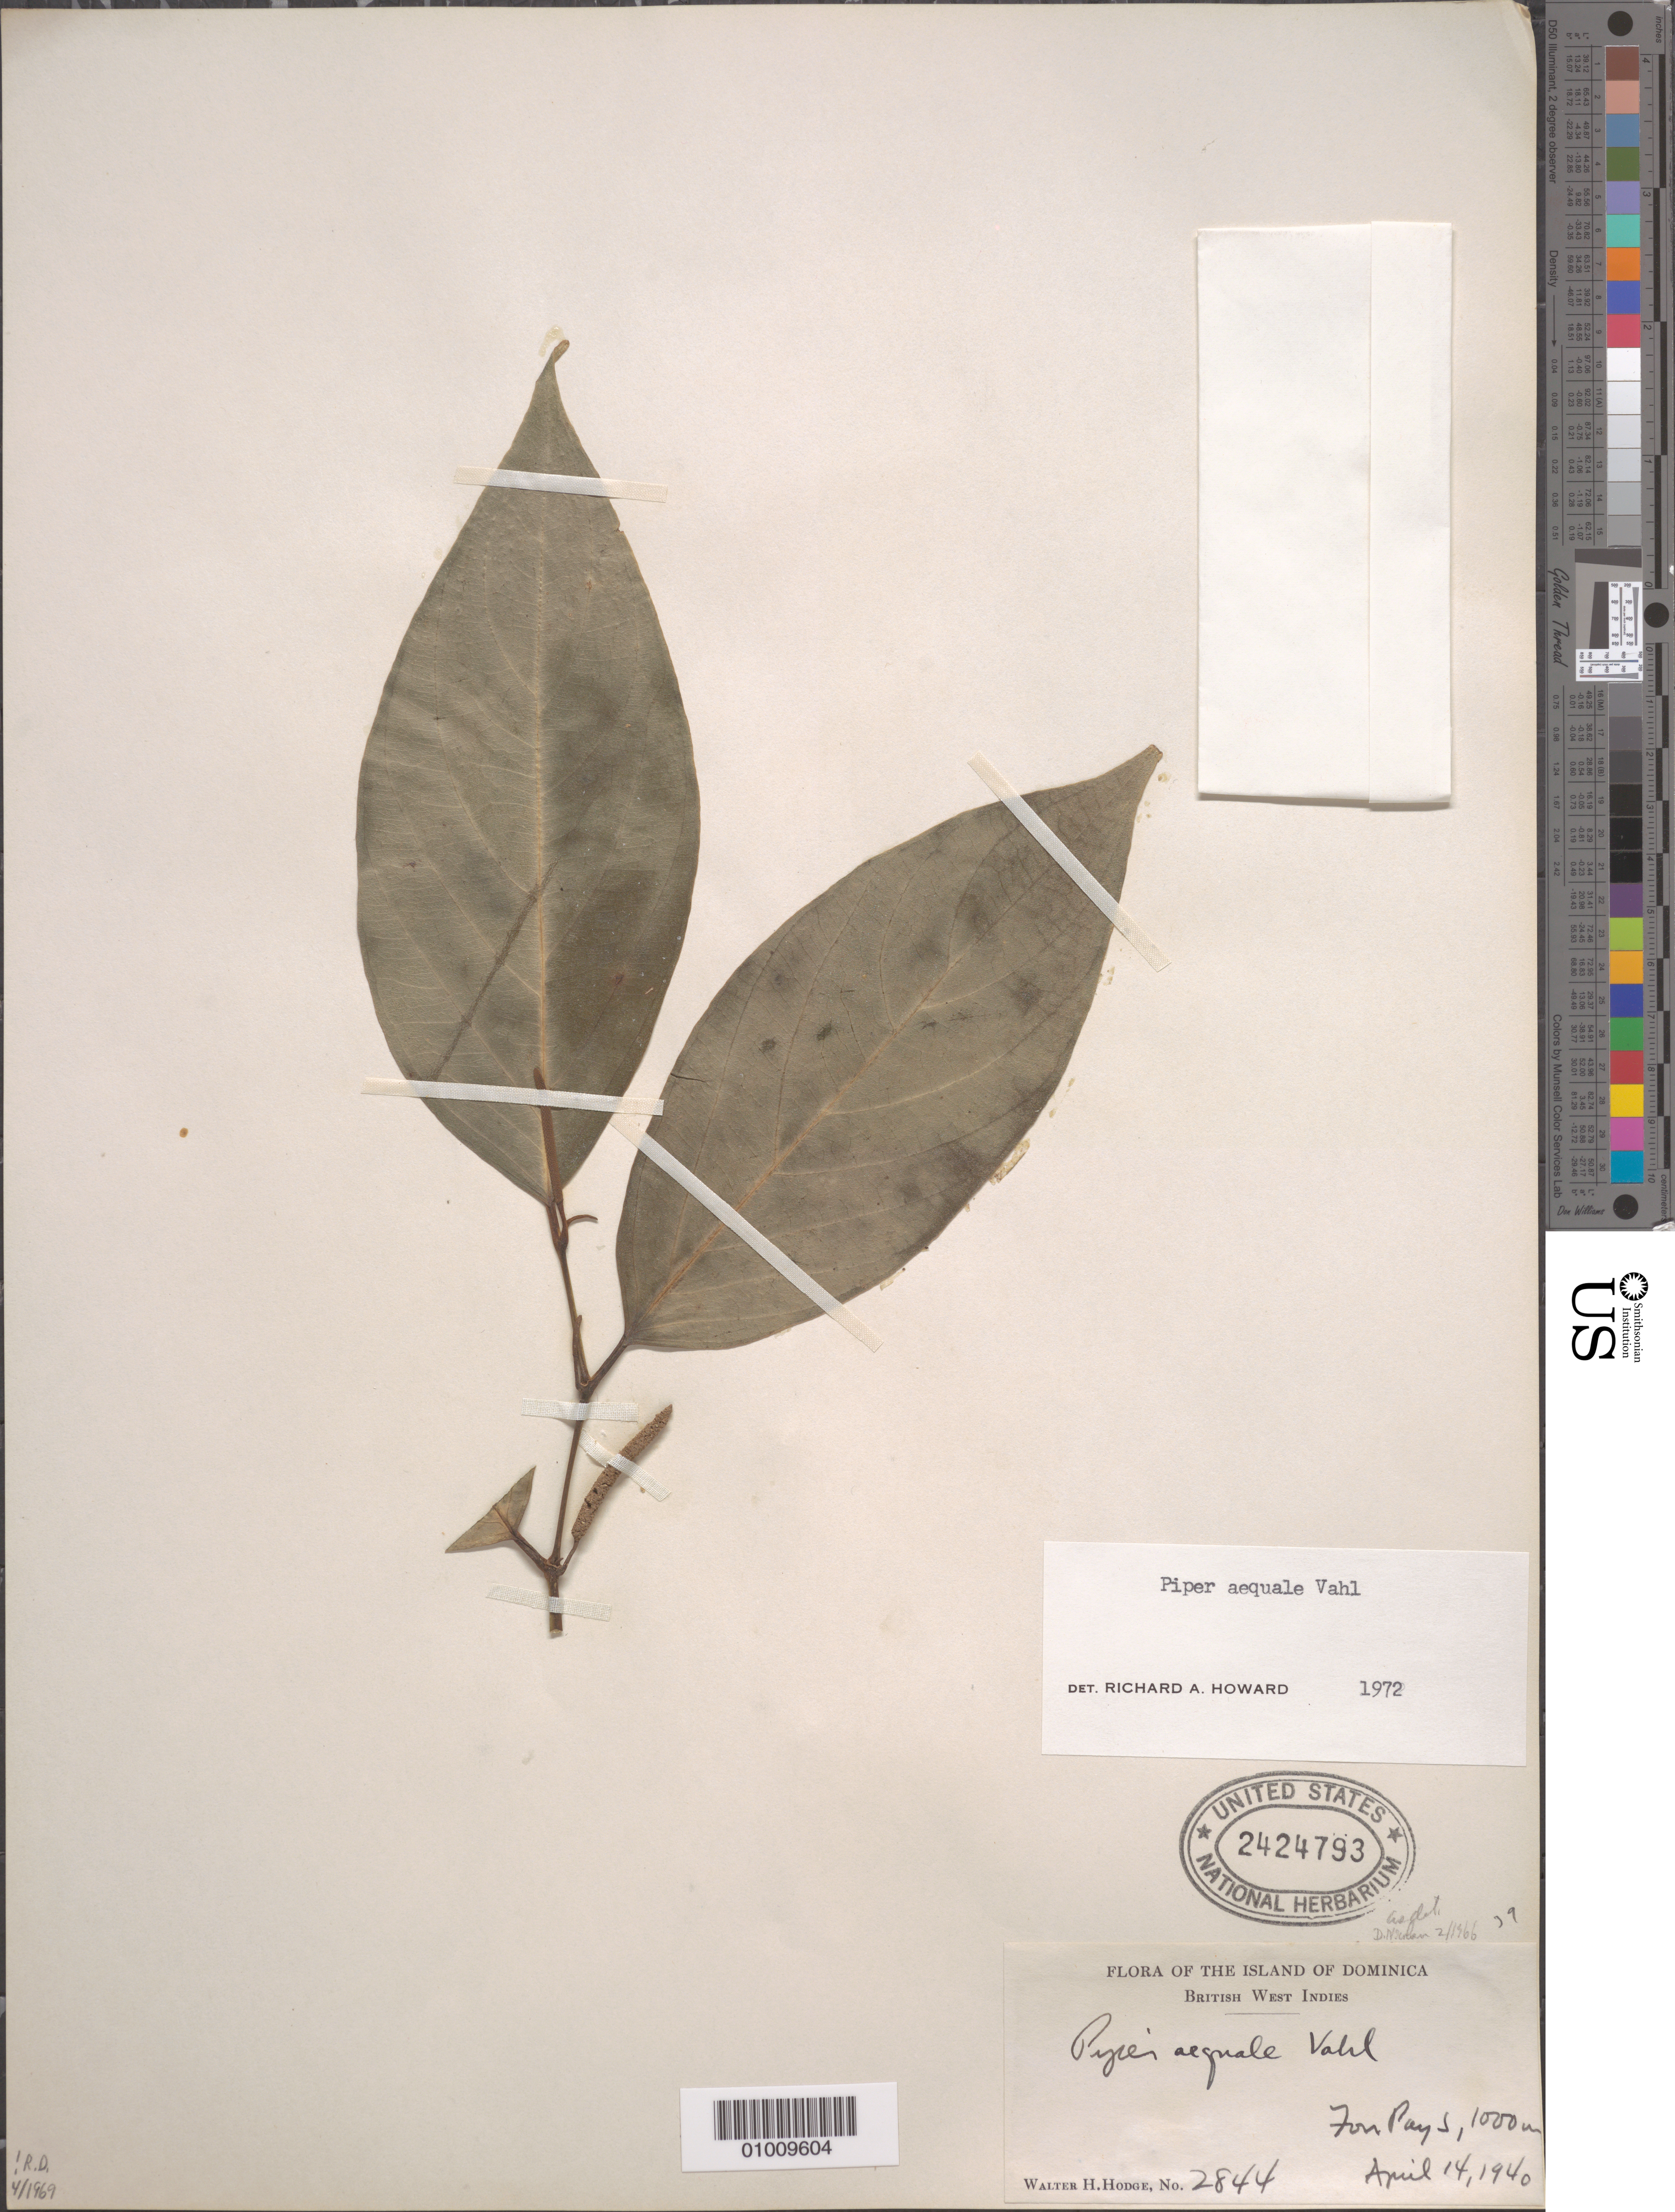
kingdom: Plantae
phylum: Tracheophyta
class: Magnoliopsida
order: Piperales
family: Piperaceae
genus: Piper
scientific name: Piper aequale var. aequale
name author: Vahl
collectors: W. Hodge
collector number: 2844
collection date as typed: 14 Apr 1940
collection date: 1940-04-14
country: Dominica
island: Dominica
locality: Fon Pays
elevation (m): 1000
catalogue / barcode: US 2424793